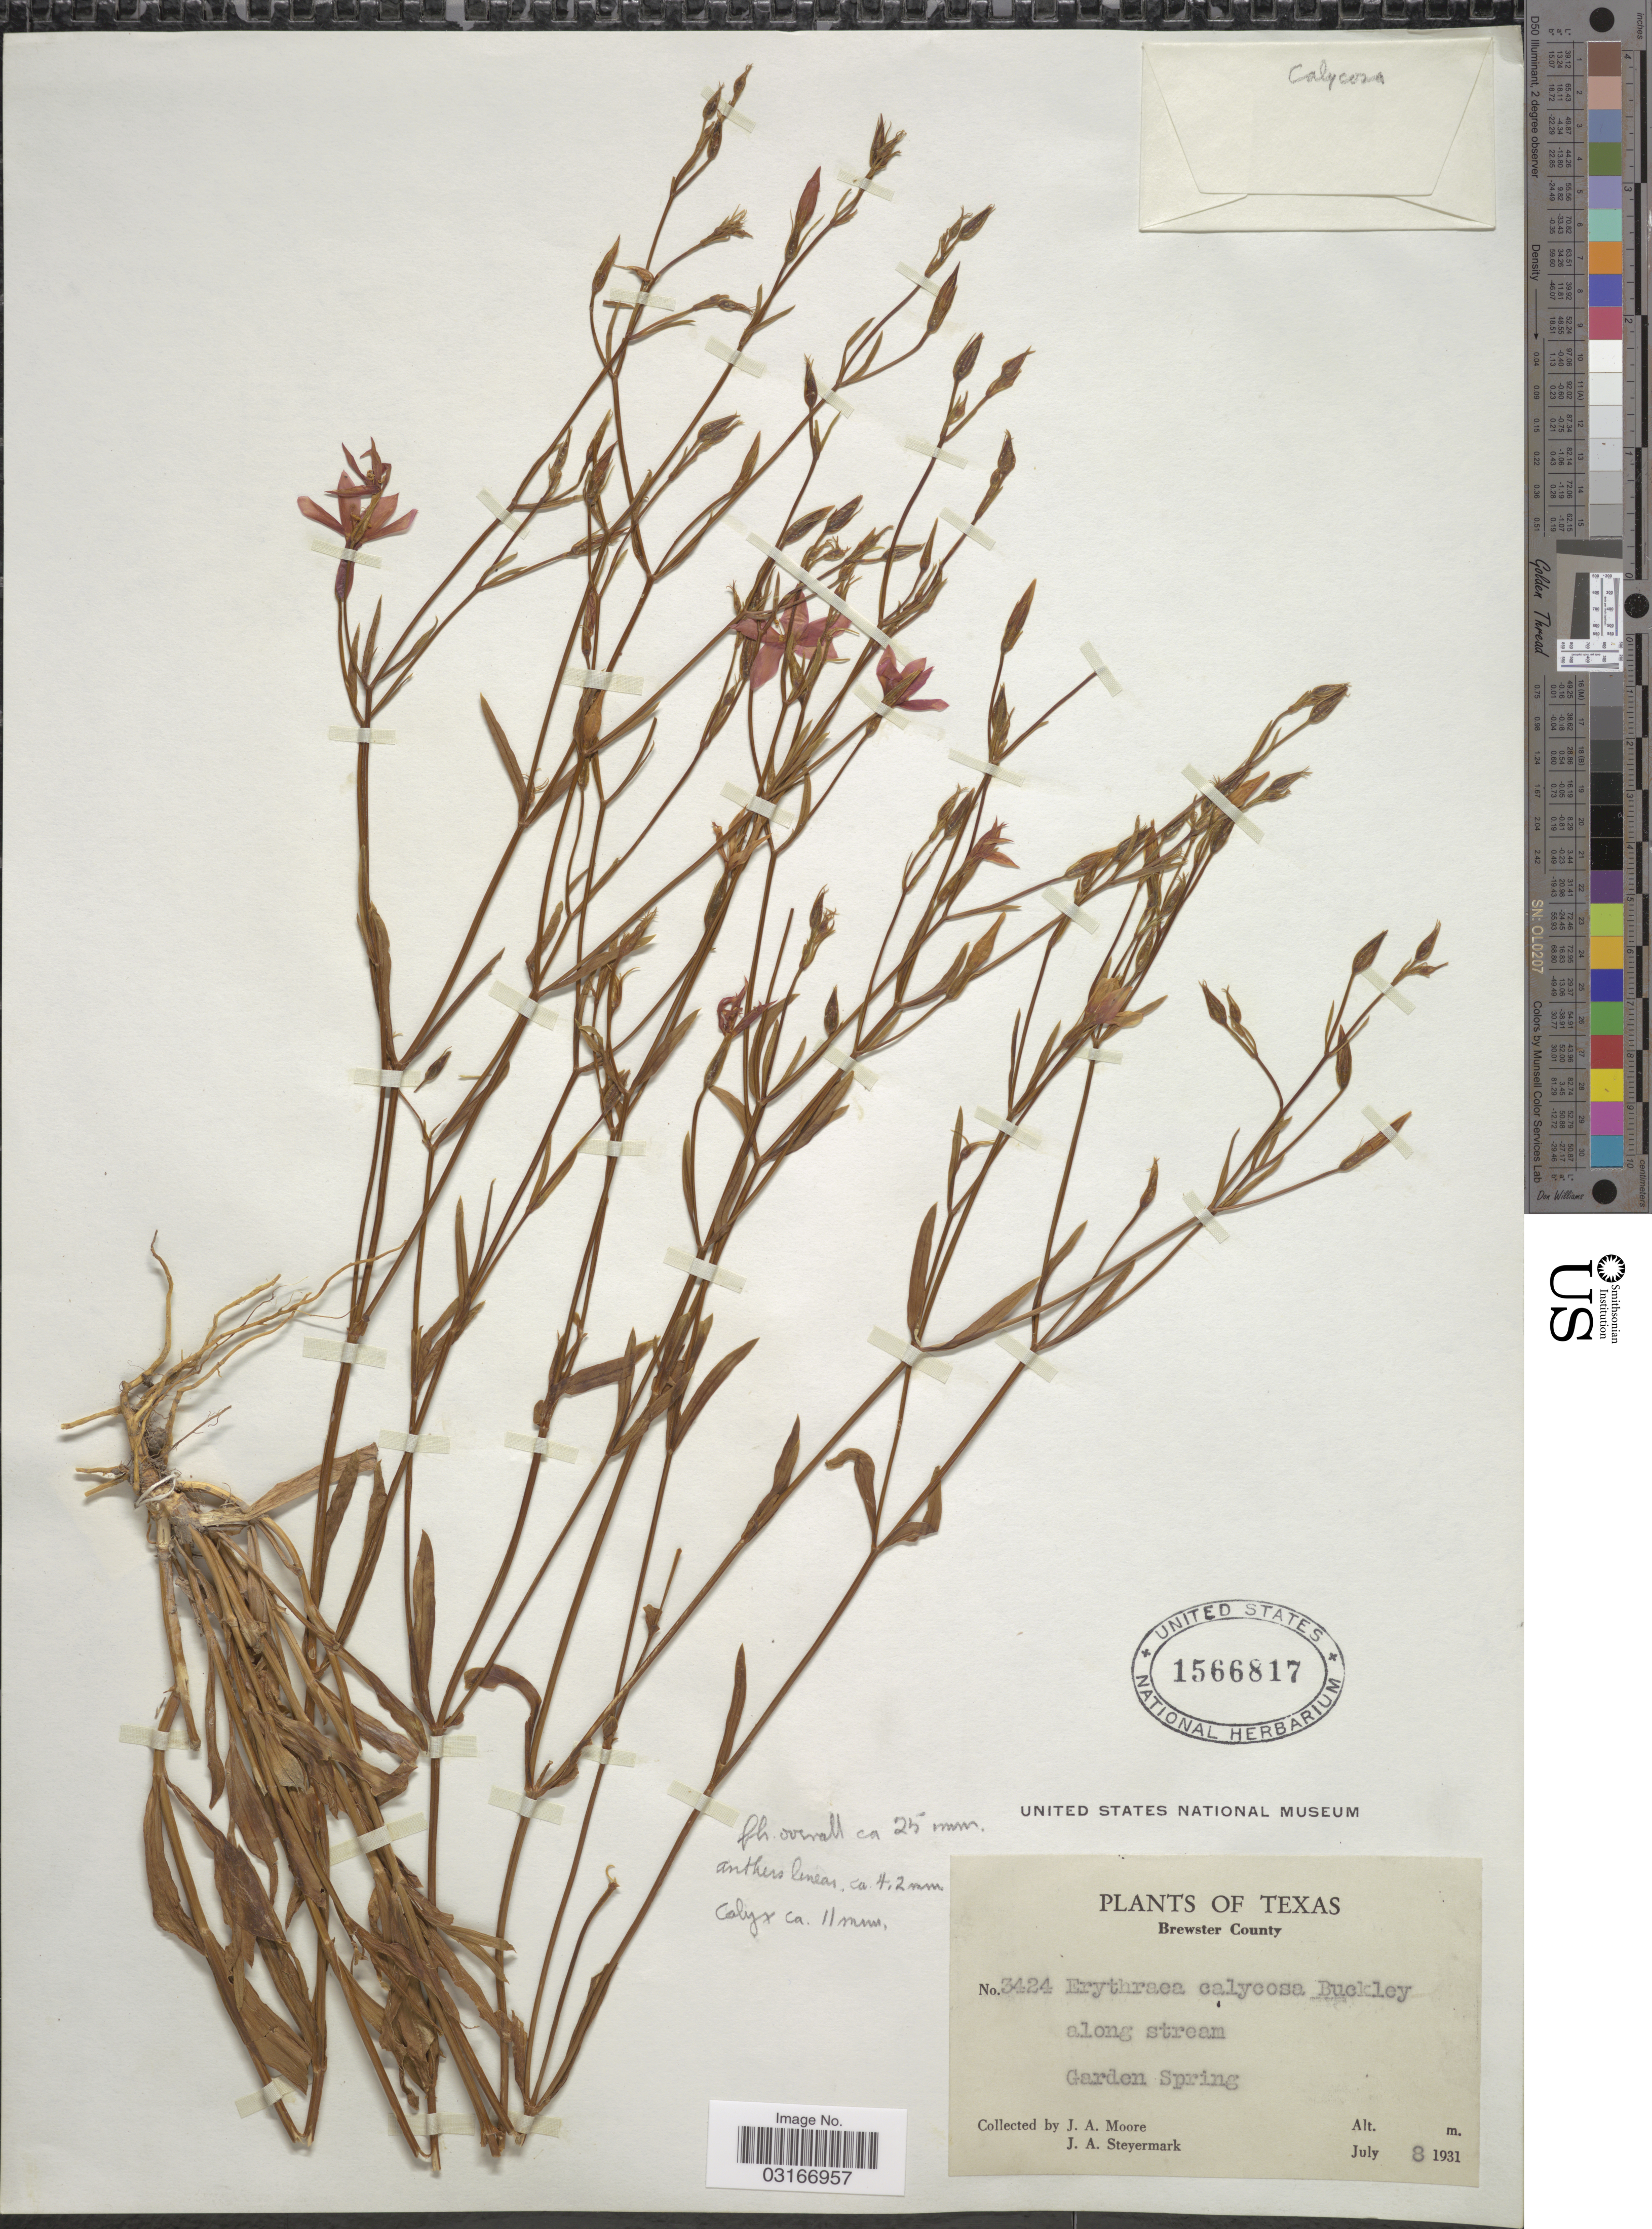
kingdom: Plantae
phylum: Tracheophyta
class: Magnoliopsida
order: Gentianales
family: Gentianaceae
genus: Centaurium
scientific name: Centaurium calycosum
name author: (Buckley) Buckley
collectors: J. A. Moore & J. Steyermark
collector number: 3424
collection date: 1931-07-08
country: United States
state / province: Texas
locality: Brewster County, Garden Spring.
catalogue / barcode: US 1566817